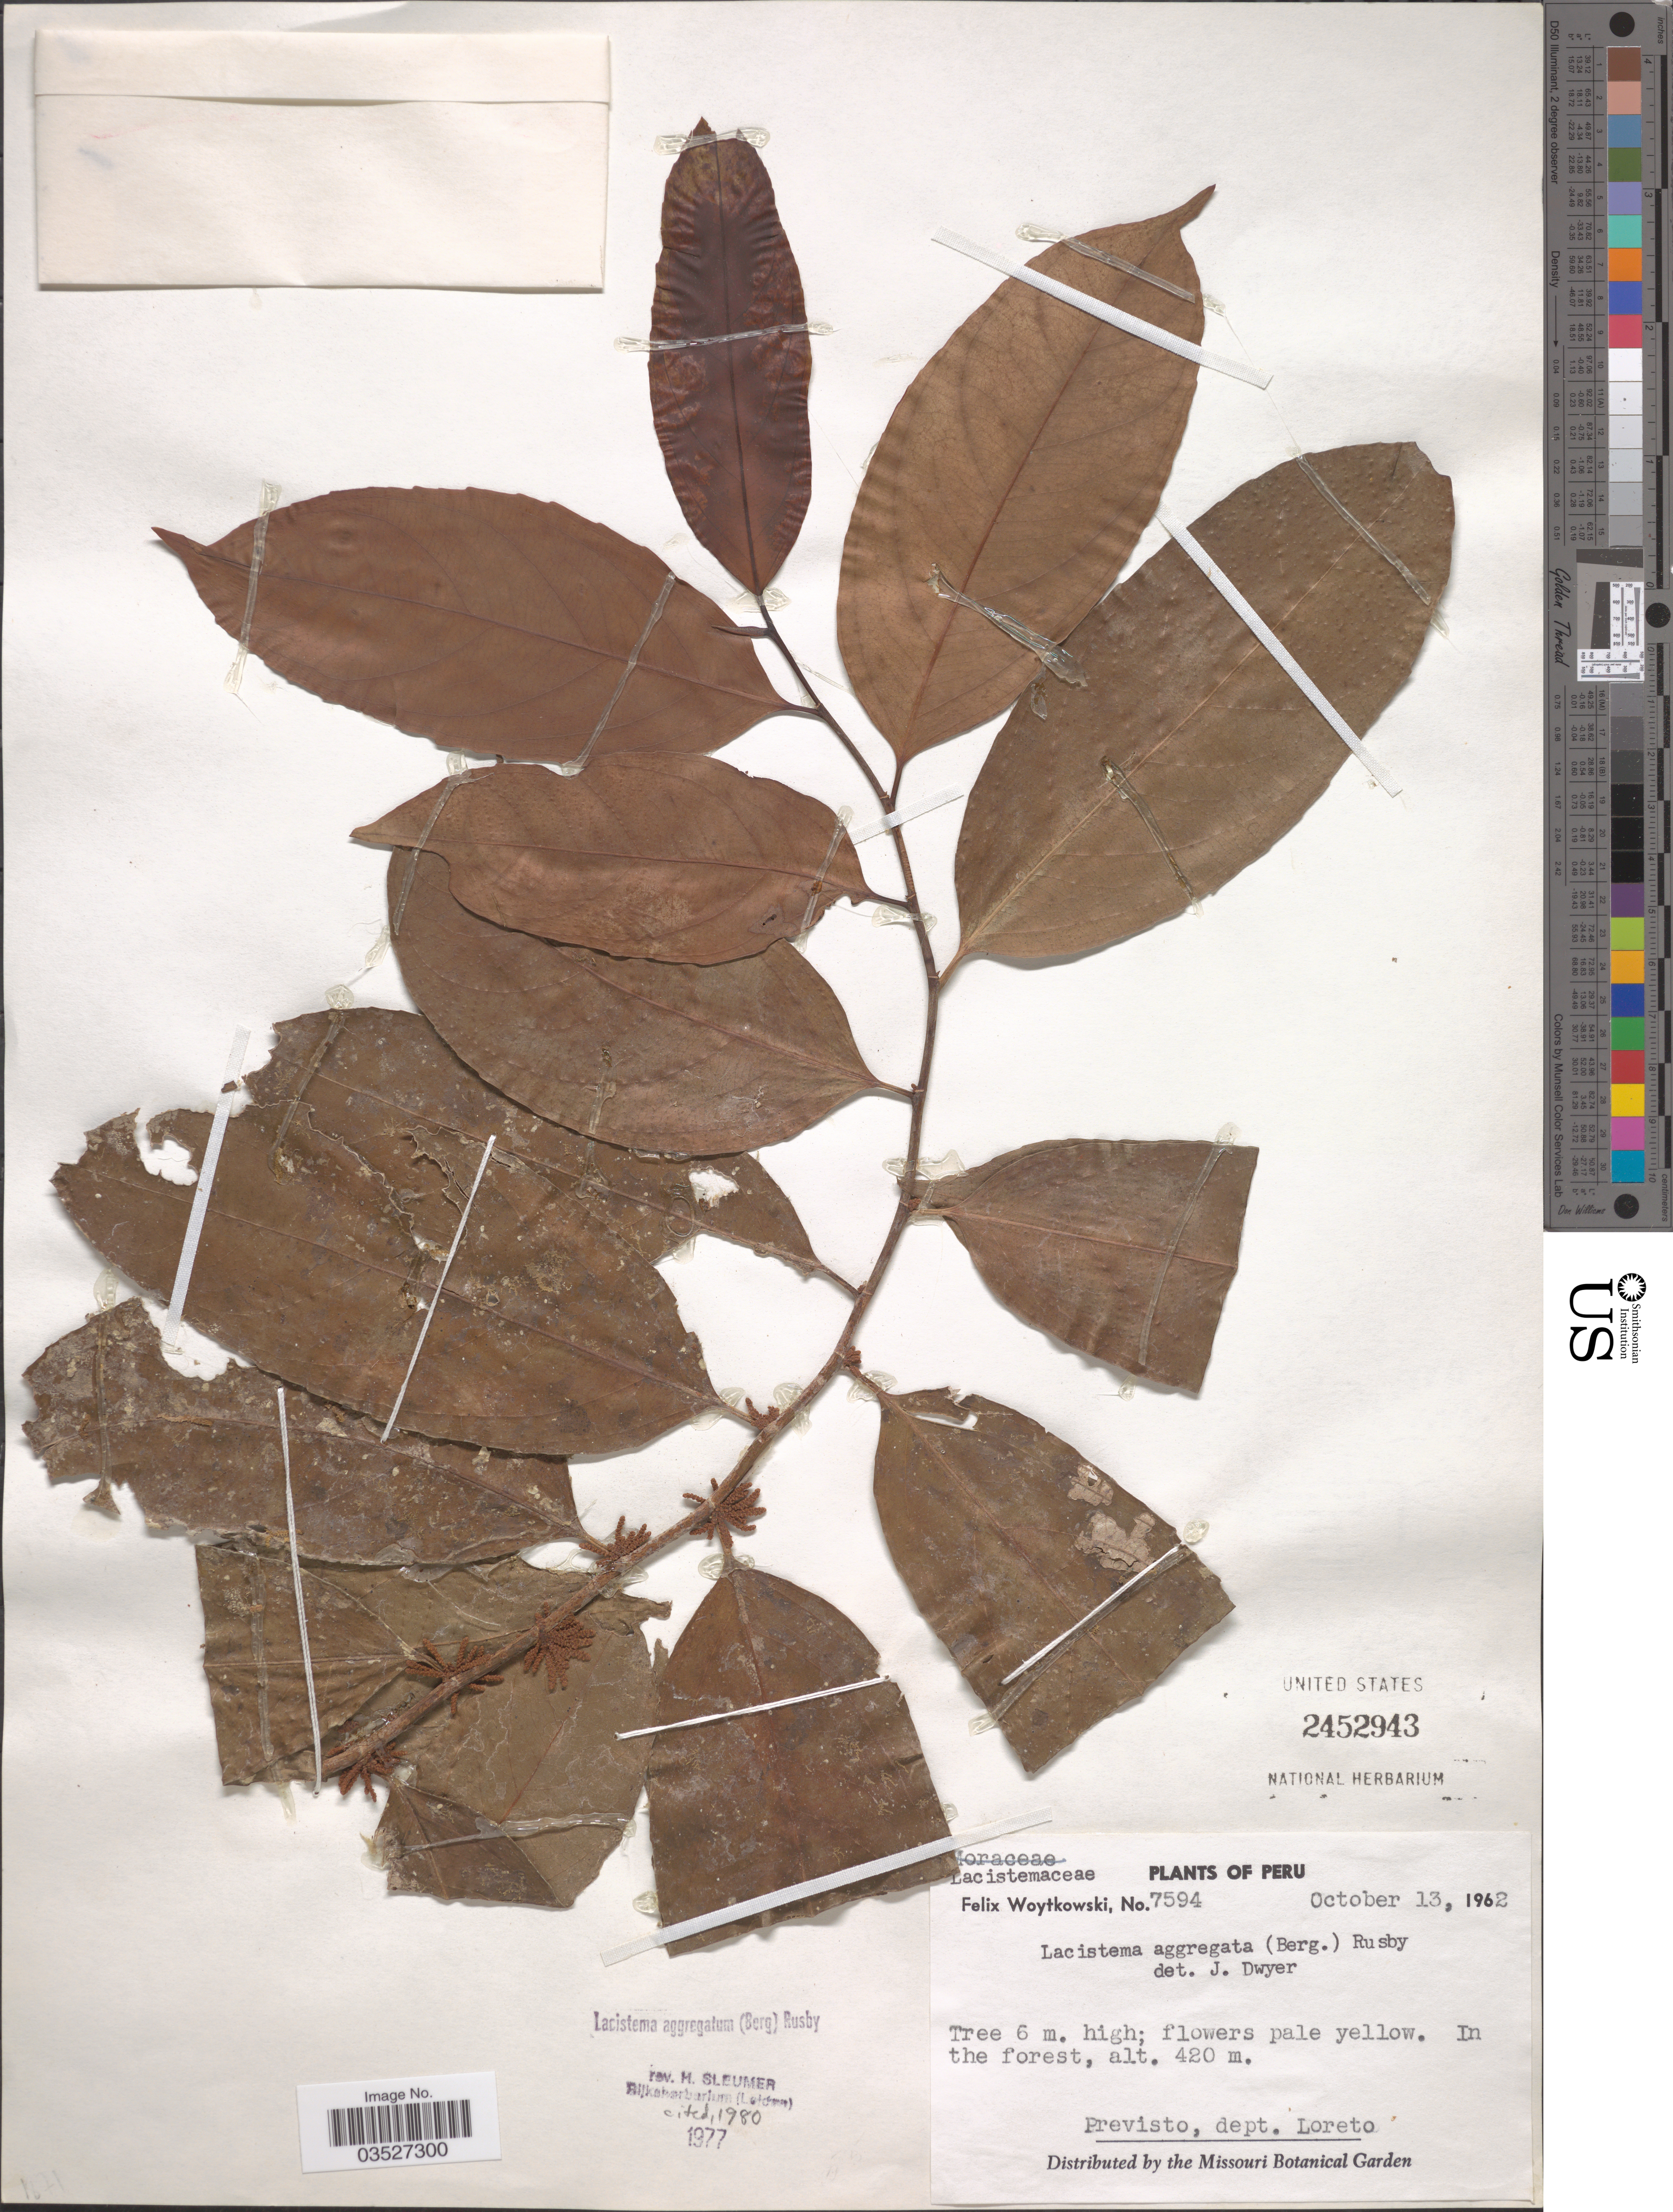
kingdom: Plantae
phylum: Tracheophyta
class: Magnoliopsida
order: Malpighiales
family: Lacistemataceae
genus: Lacistema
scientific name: Lacistema aggregatum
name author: (P.J. Bergius) Rusby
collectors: F. Woytkowski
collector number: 7594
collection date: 1962-10-13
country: Peru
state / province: Loreto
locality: Previsto, dept. Loreto.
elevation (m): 420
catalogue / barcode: US 2452943